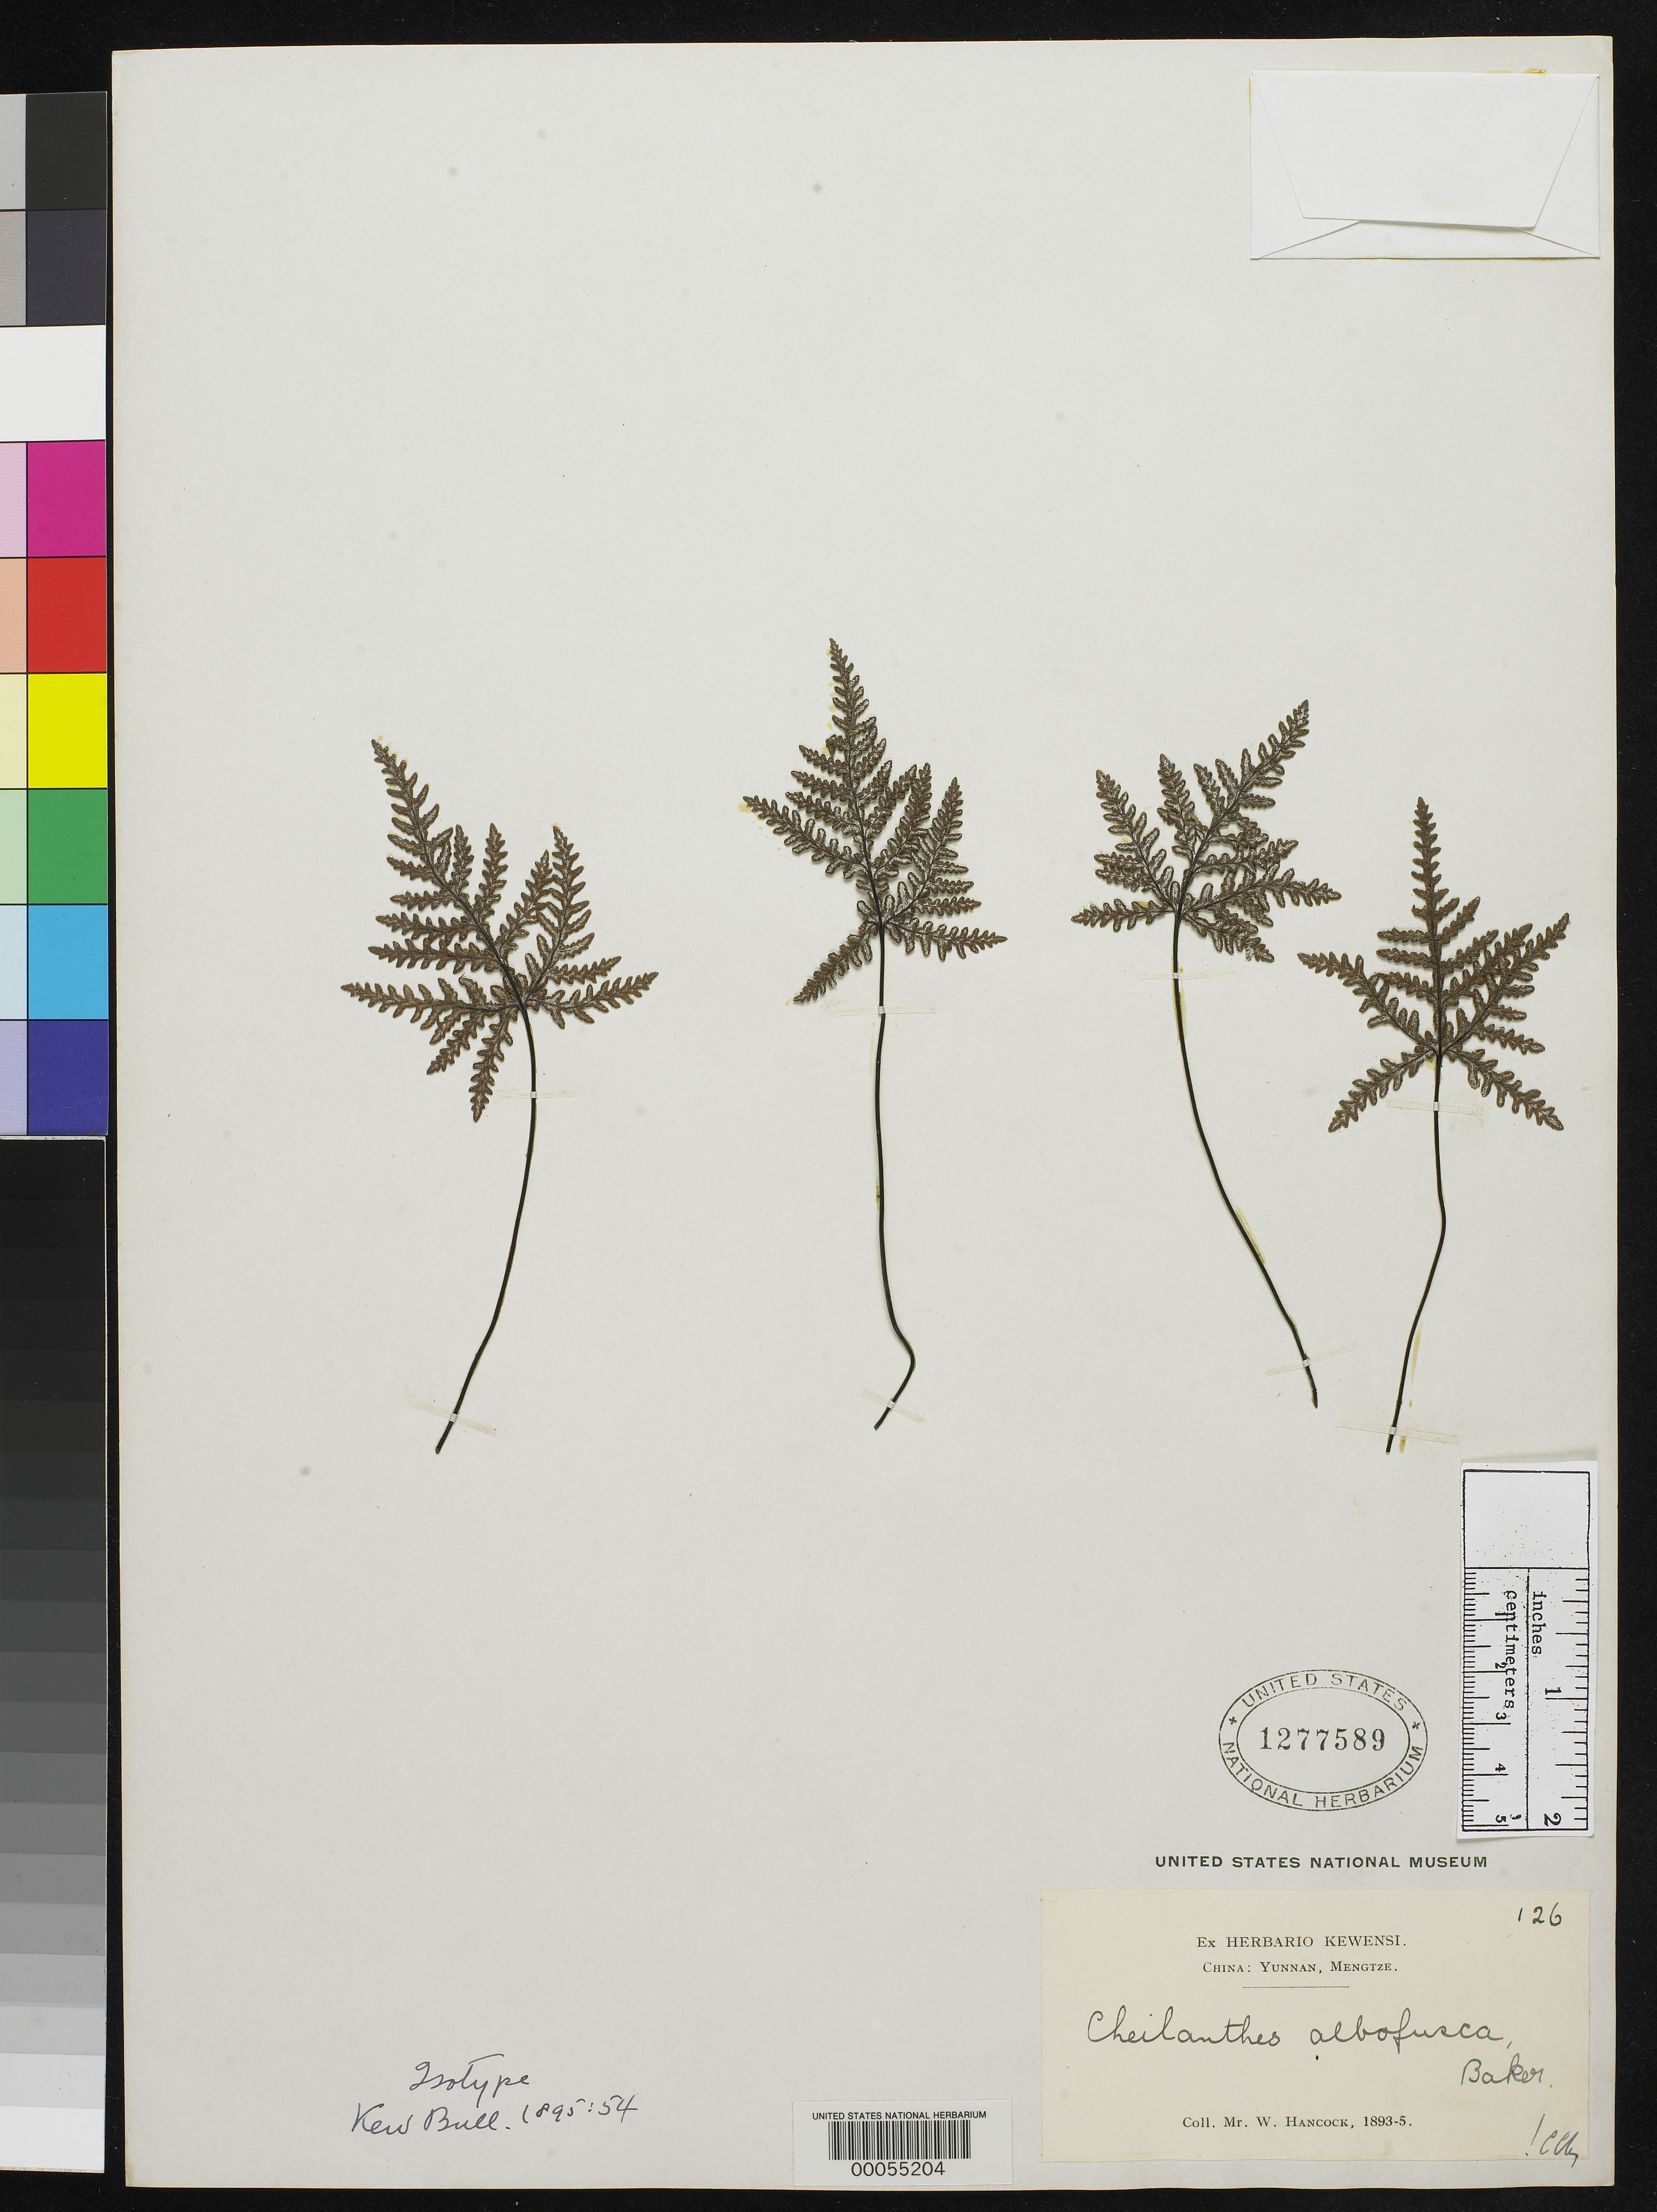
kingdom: Plantae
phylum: Tracheophyta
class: Polypodiopsida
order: Polypodiales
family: Pteridaceae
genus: Cheilanthes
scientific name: Cheilanthes albofusca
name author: Baker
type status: Type Collection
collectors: W. Hancock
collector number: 126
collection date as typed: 1893 to -- --- 1895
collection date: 1893/1895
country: China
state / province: Yunnan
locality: Mengtze.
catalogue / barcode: US 1277589